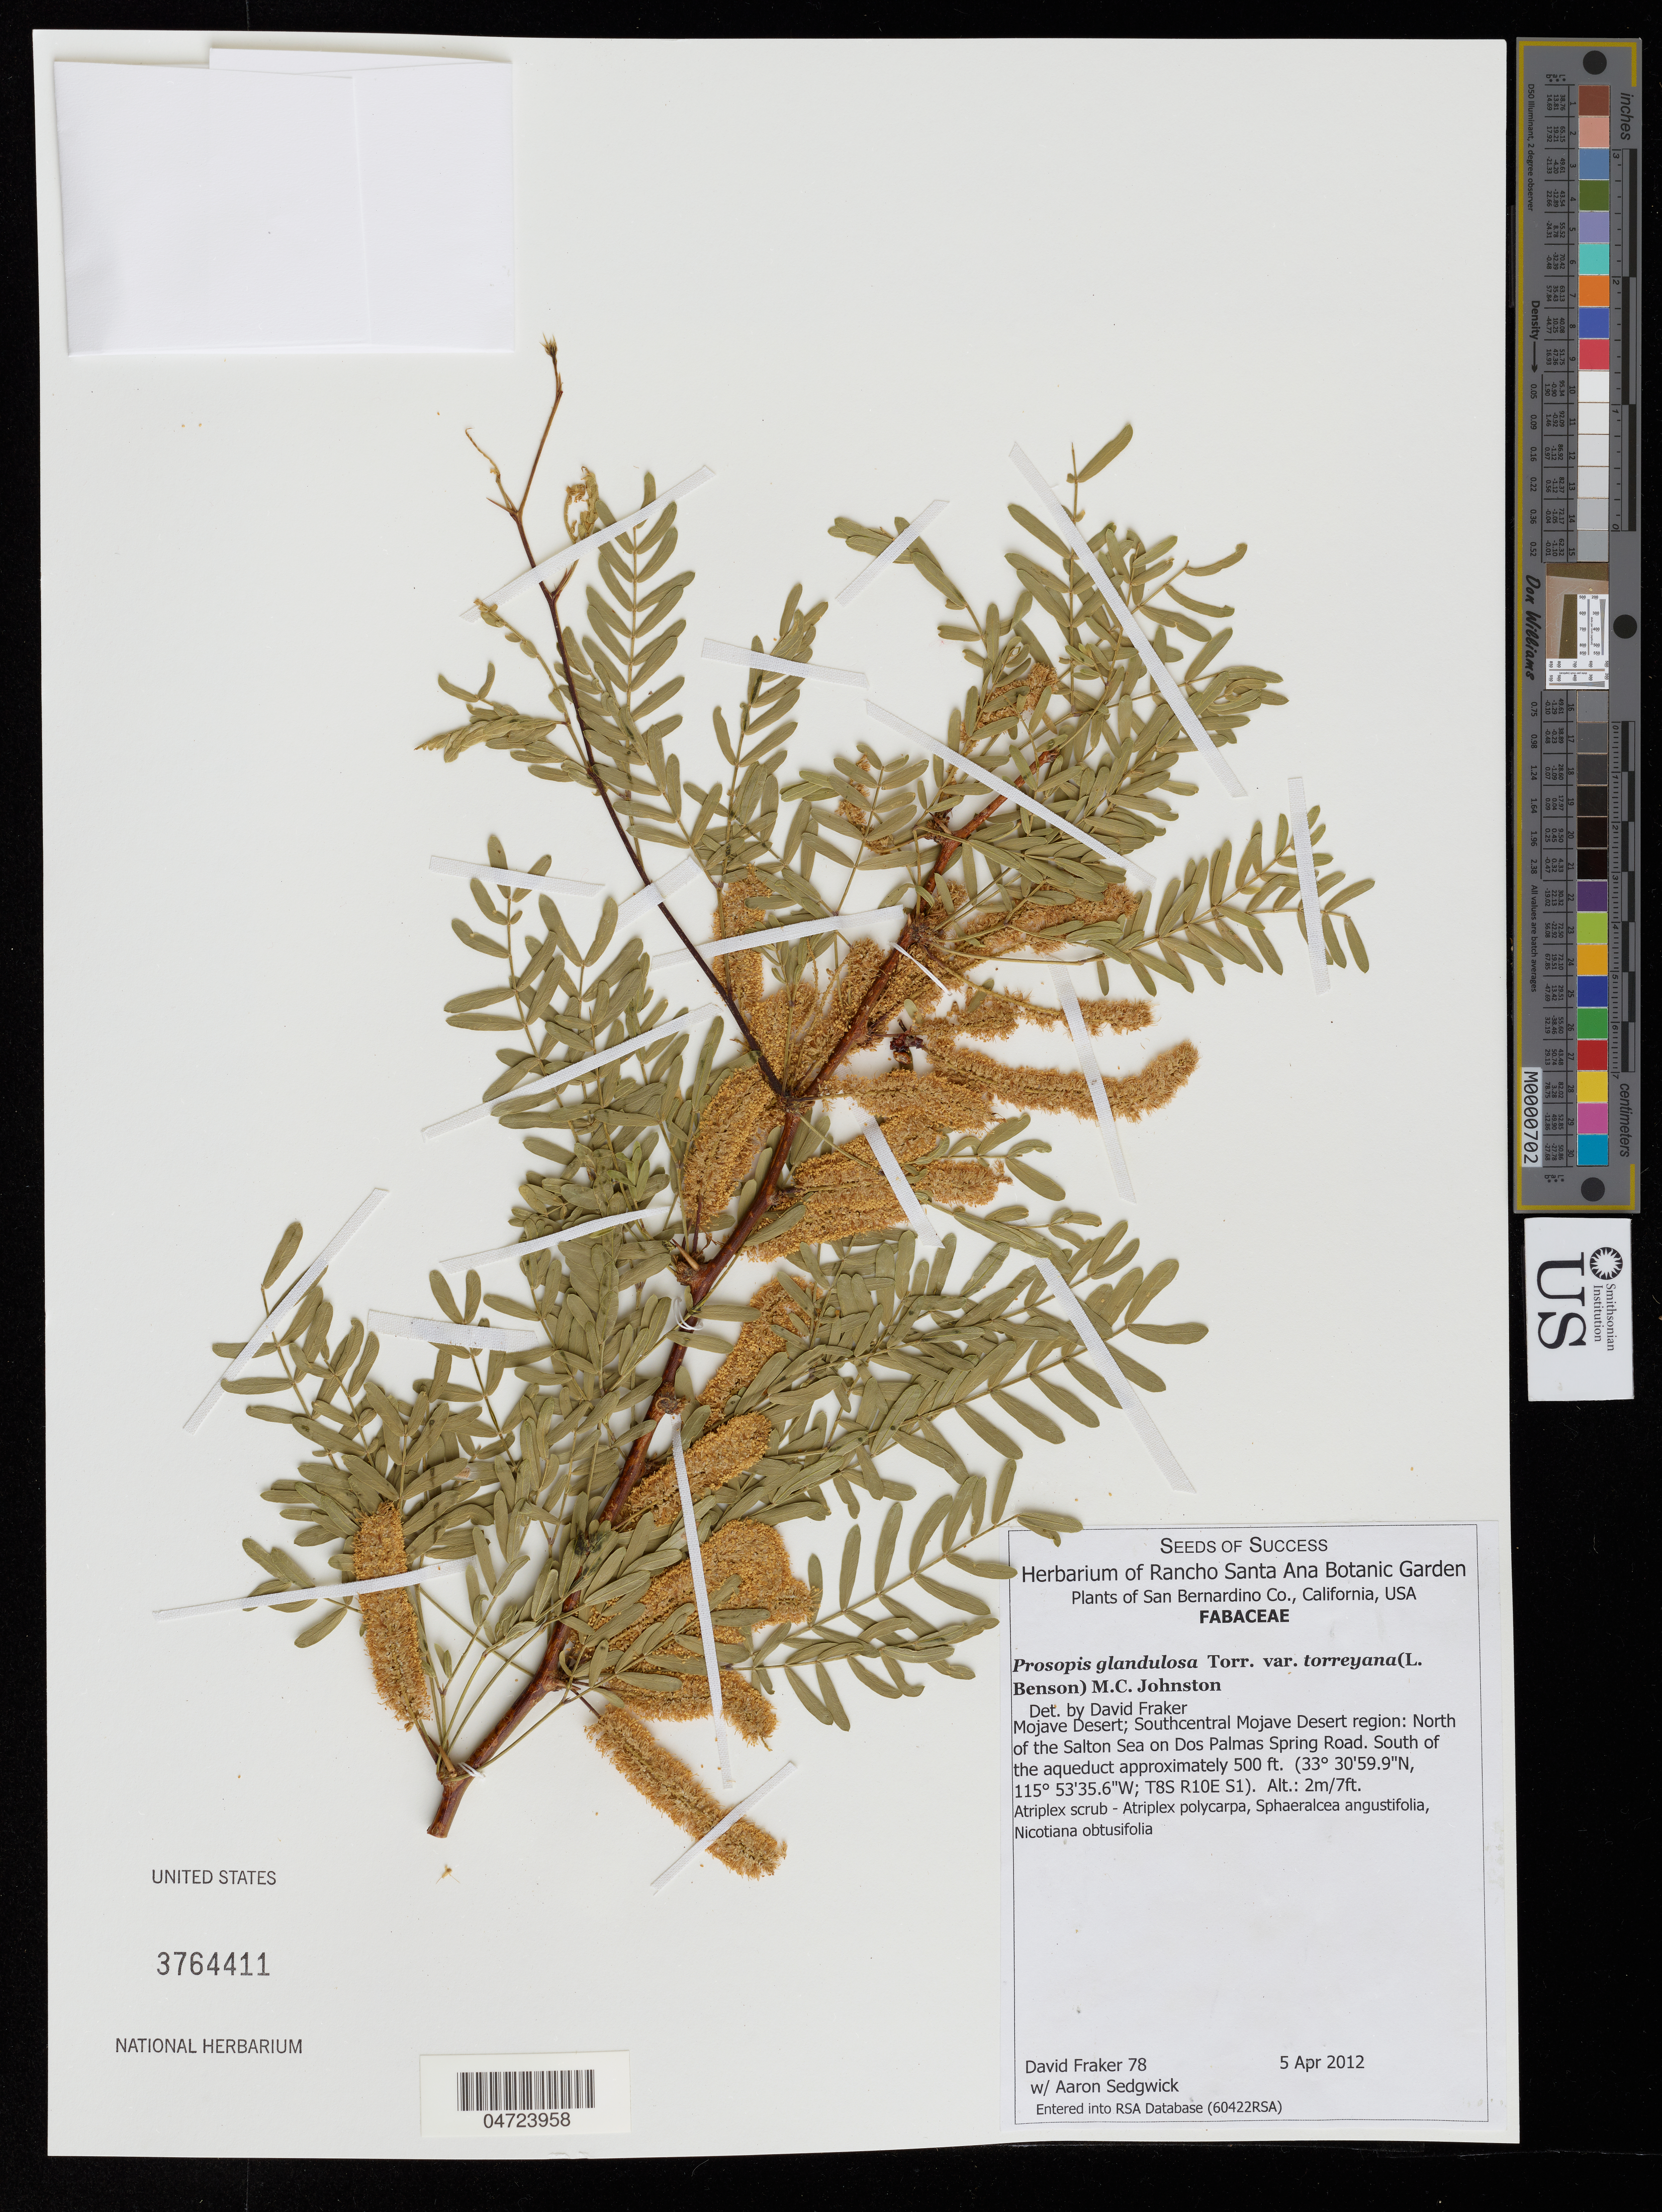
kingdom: Plantae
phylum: Tracheophyta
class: Magnoliopsida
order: Fabales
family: Fabaceae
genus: Prosopis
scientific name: Prosopis glandulosa var. torreyana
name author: (L.D. Benson) M.C. Johnst.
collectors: D. Fraker & A. Sedgwick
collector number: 78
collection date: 2012-04-05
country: United States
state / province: California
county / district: San Bernardino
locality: San Bernardino Co. Mojave Desert; Southcentral Mojave Desert region: North of the Salton Sea on Dos Palmas Spring road. South of the aqueduct approximately 500 ft.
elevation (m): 2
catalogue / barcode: US 3764411